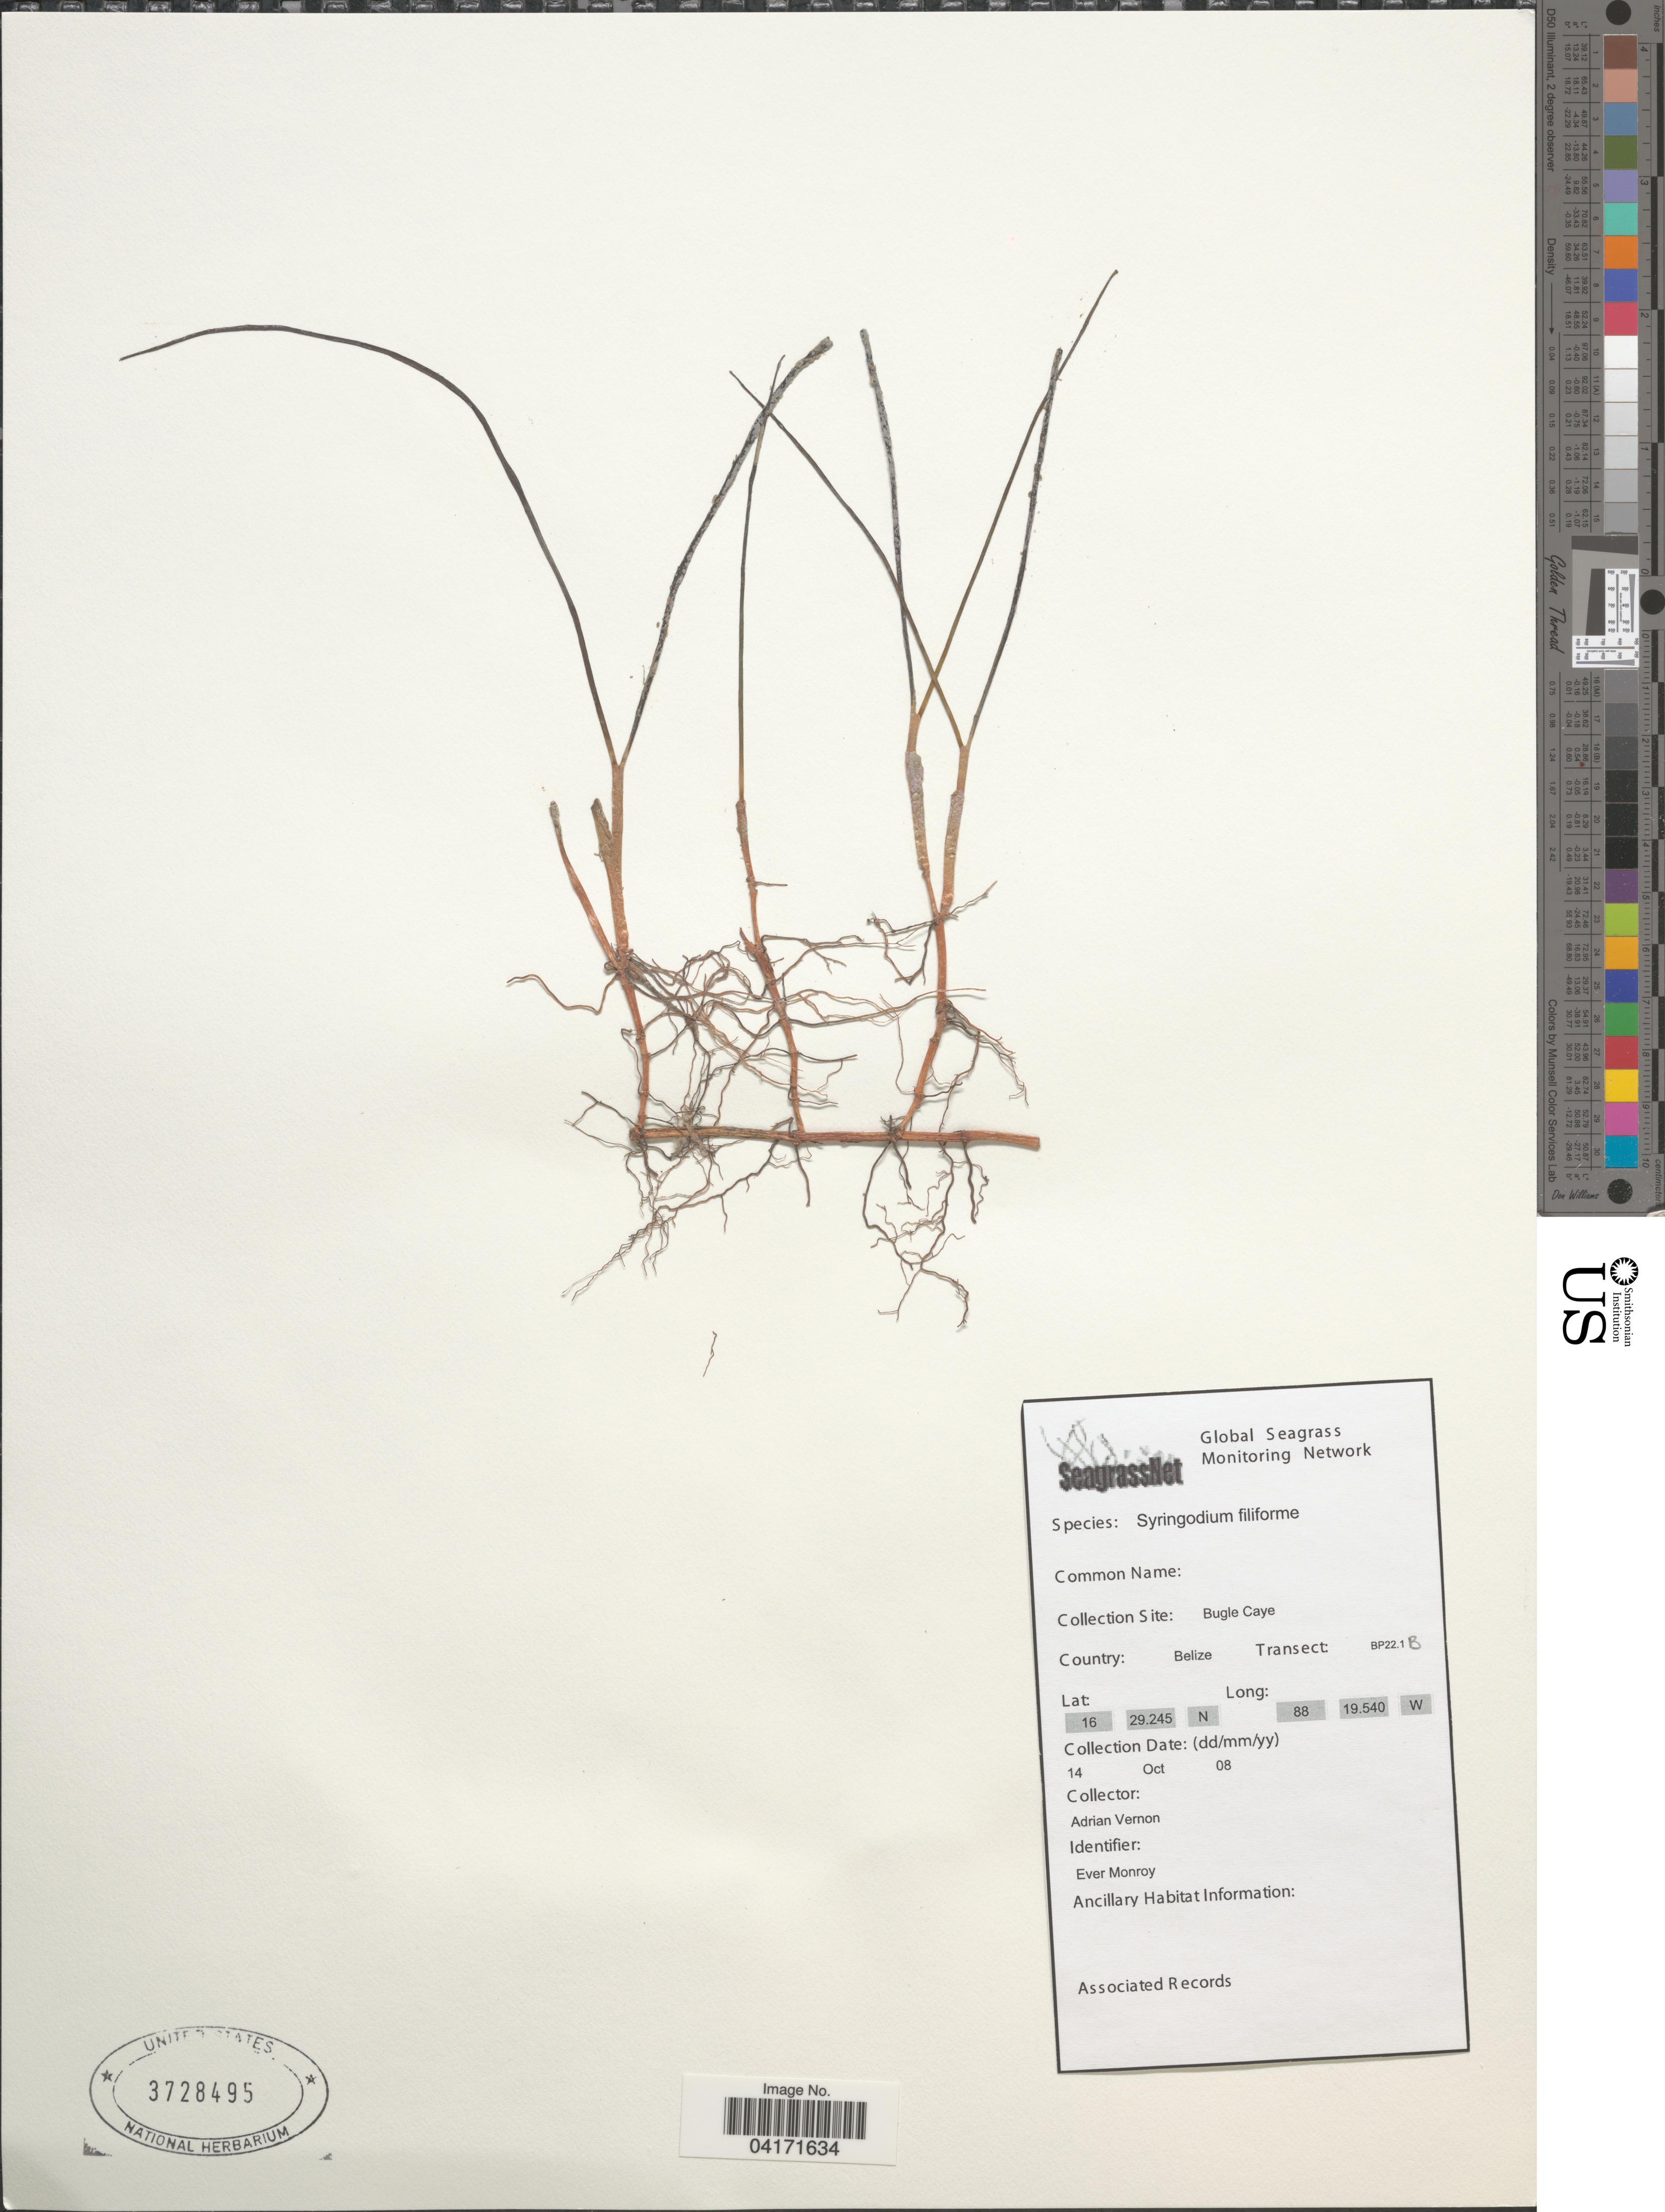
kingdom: Plantae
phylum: Tracheophyta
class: Liliopsida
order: Alismatales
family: Cymodoceaceae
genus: Syringodium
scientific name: Syringodium filiforme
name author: Kütz.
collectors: A. Vernon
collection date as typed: Transcribed d/m/y: 14/10/8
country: Belize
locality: Bugle Caye. Transect: BP22.1 B.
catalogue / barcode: US 3728495